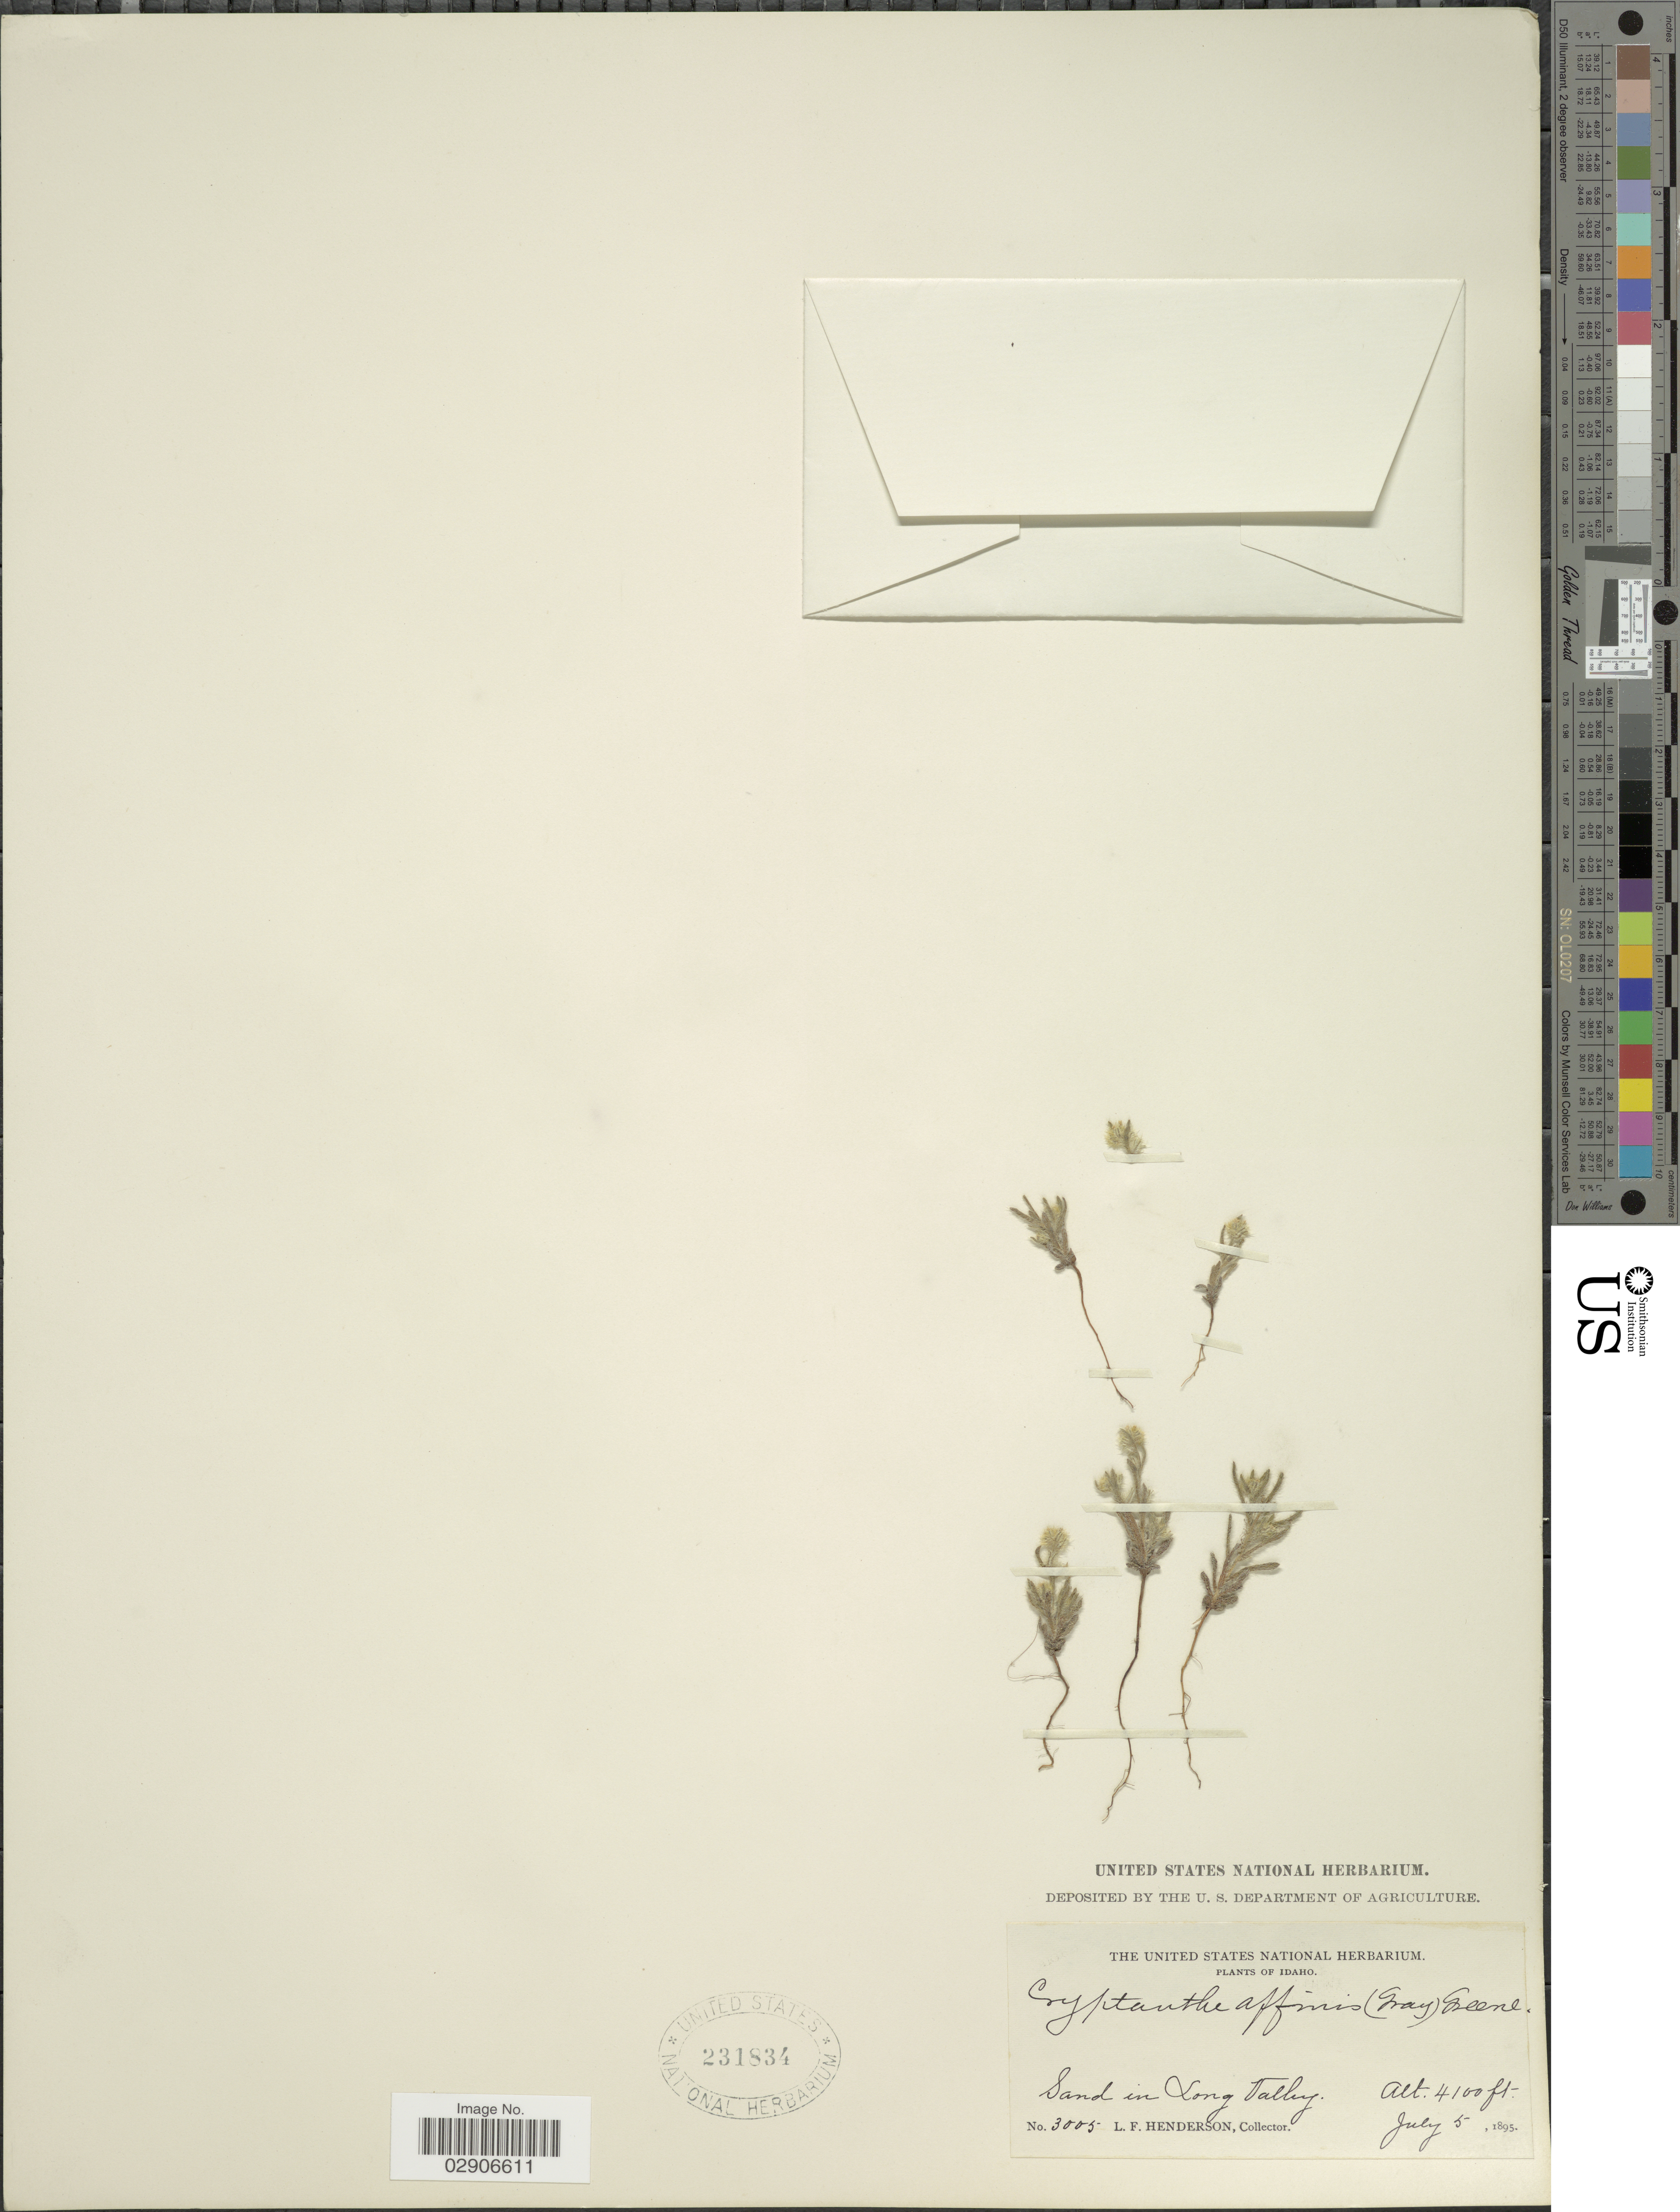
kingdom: Plantae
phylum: Tracheophyta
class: Magnoliopsida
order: Boraginales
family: Boraginaceae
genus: Cryptantha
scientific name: Cryptantha affinis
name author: (A. Gray) Greene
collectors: L. Henderson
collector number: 3005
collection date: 1895-07-05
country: United States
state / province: Idaho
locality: Sand in Long Valley. Idaho.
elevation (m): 1250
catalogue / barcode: US 231834